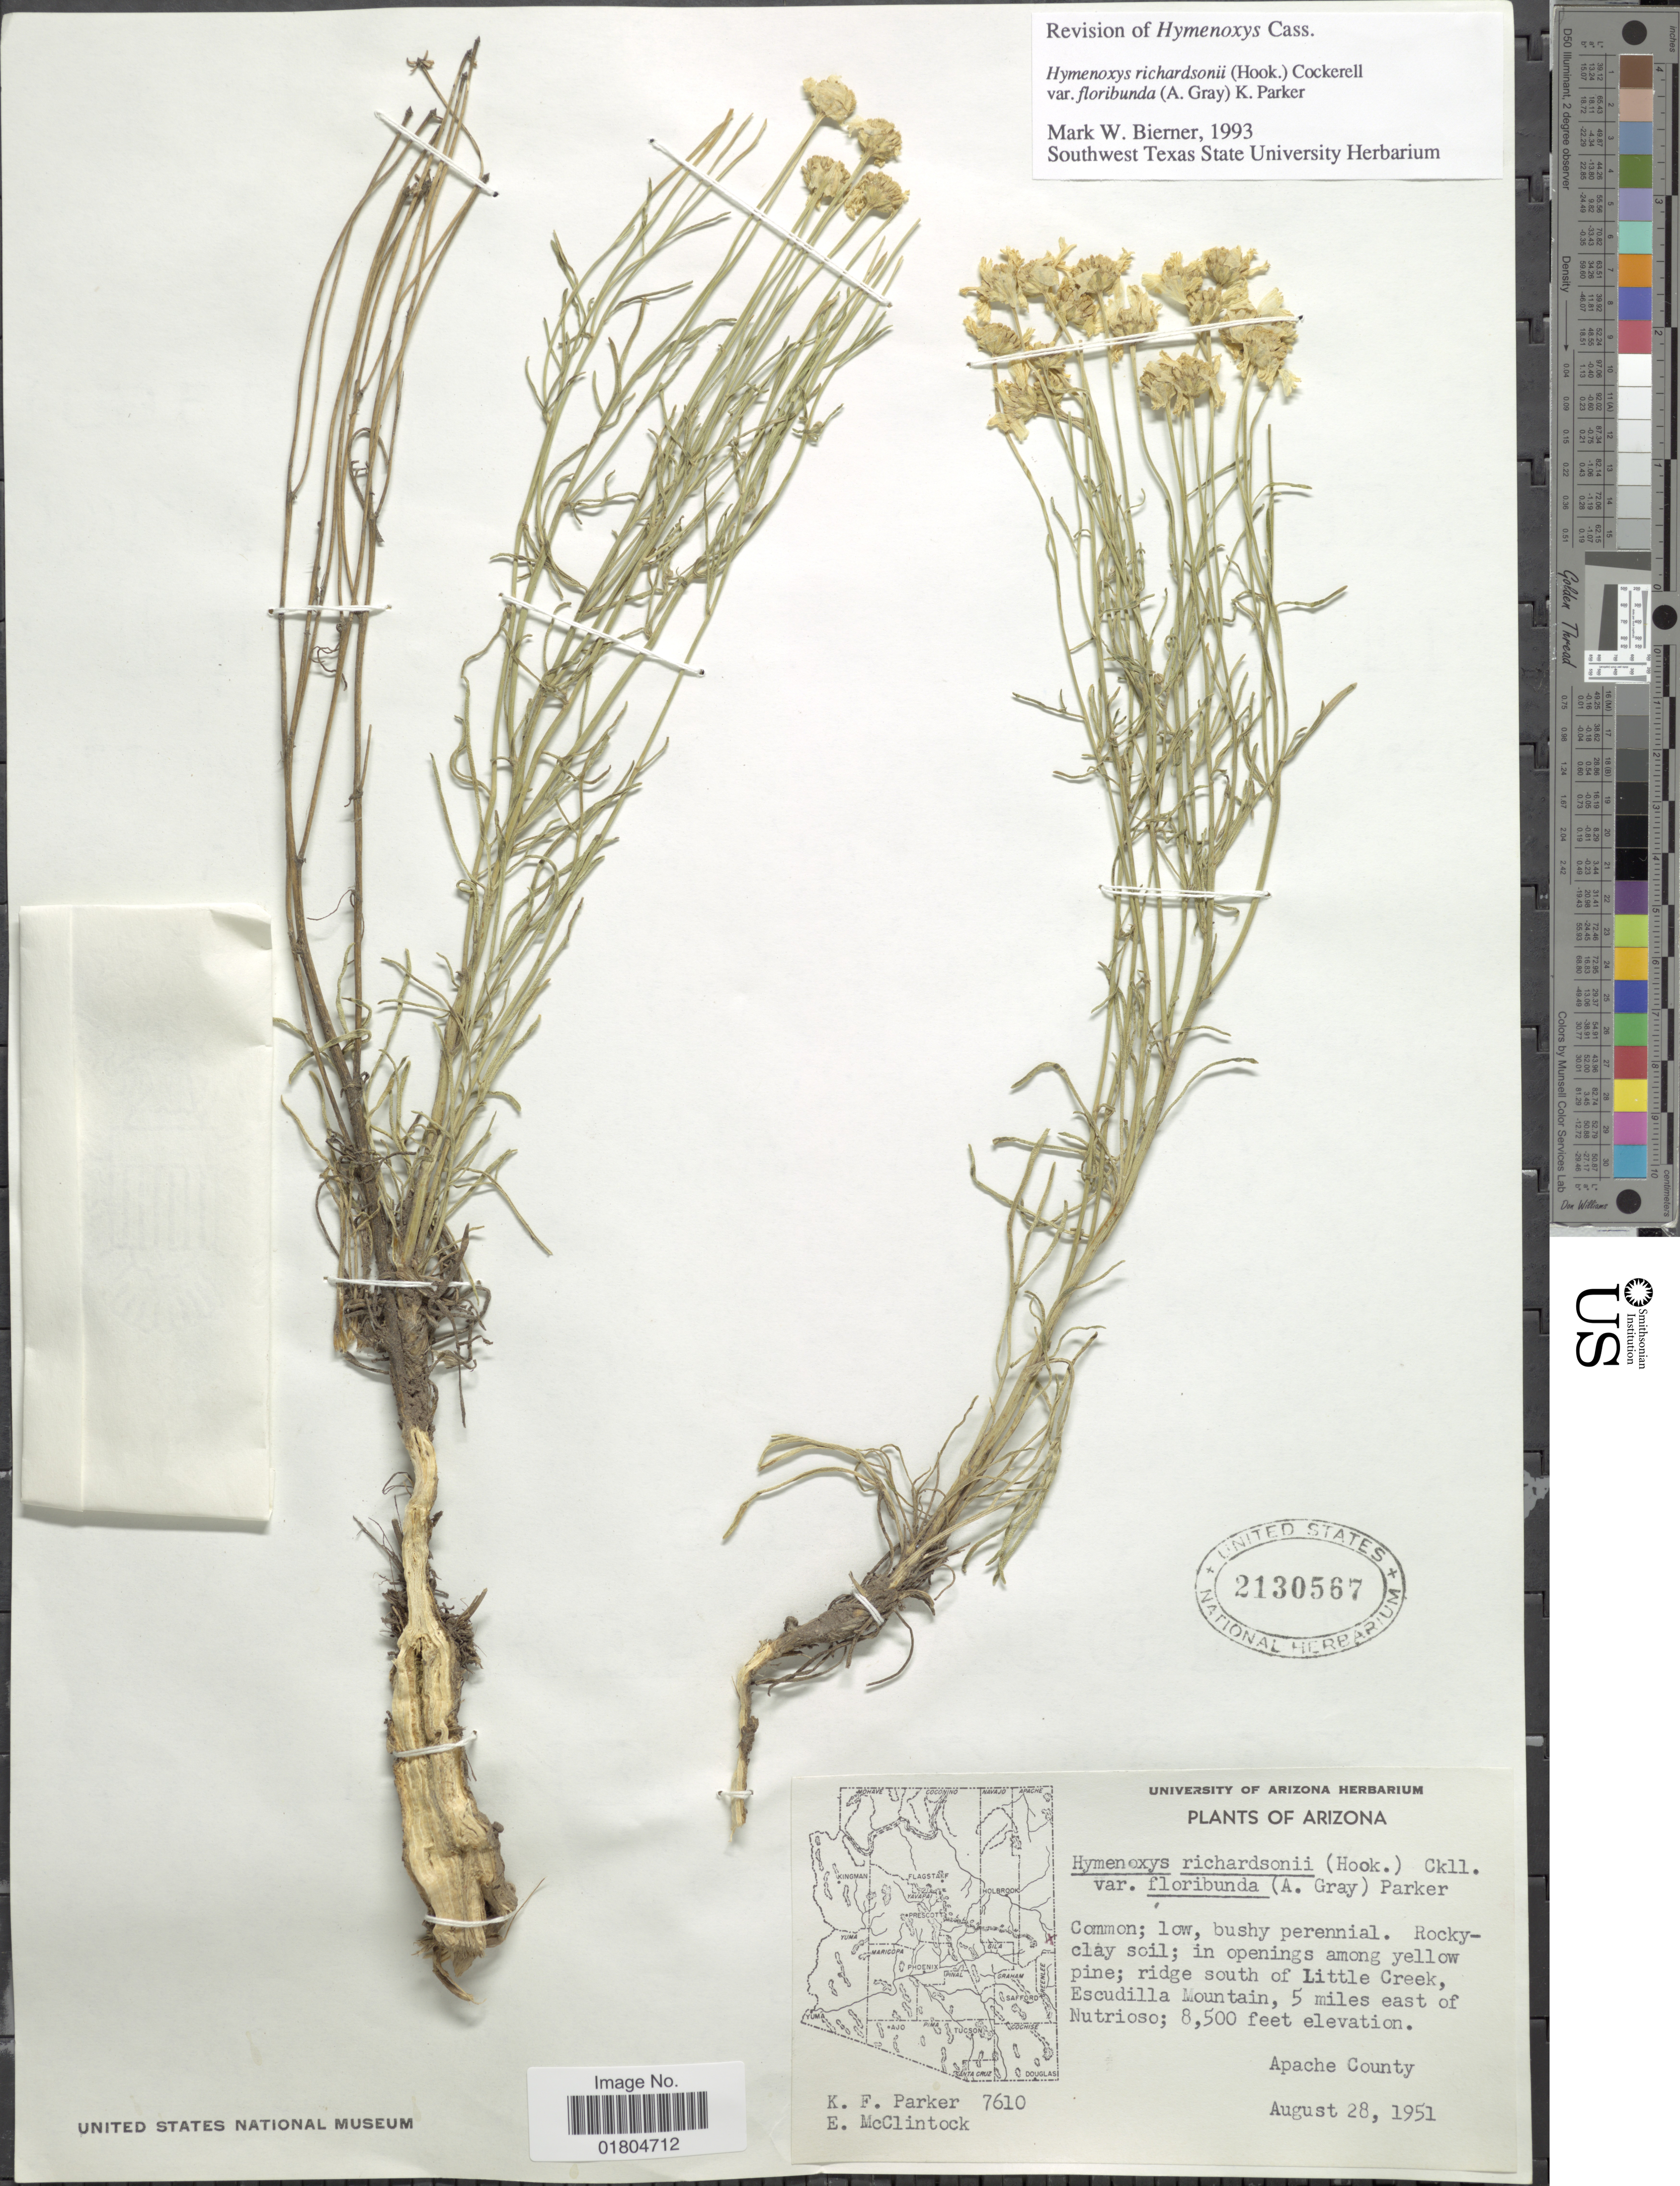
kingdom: Plantae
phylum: Tracheophyta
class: Magnoliopsida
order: Asterales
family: Asteraceae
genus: Hymenoxys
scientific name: Hymenoxys richardsonii var. floribunda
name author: (A. Gray) K.F. Parker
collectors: K. F. Parker & E. McClintock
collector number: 7610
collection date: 1951-08-28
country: United States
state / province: Arizona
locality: Ridge south of Little Creek, Escudilla Mountain, 5 miles east of Nutrioso. Apache County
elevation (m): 2591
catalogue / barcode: US 2130567